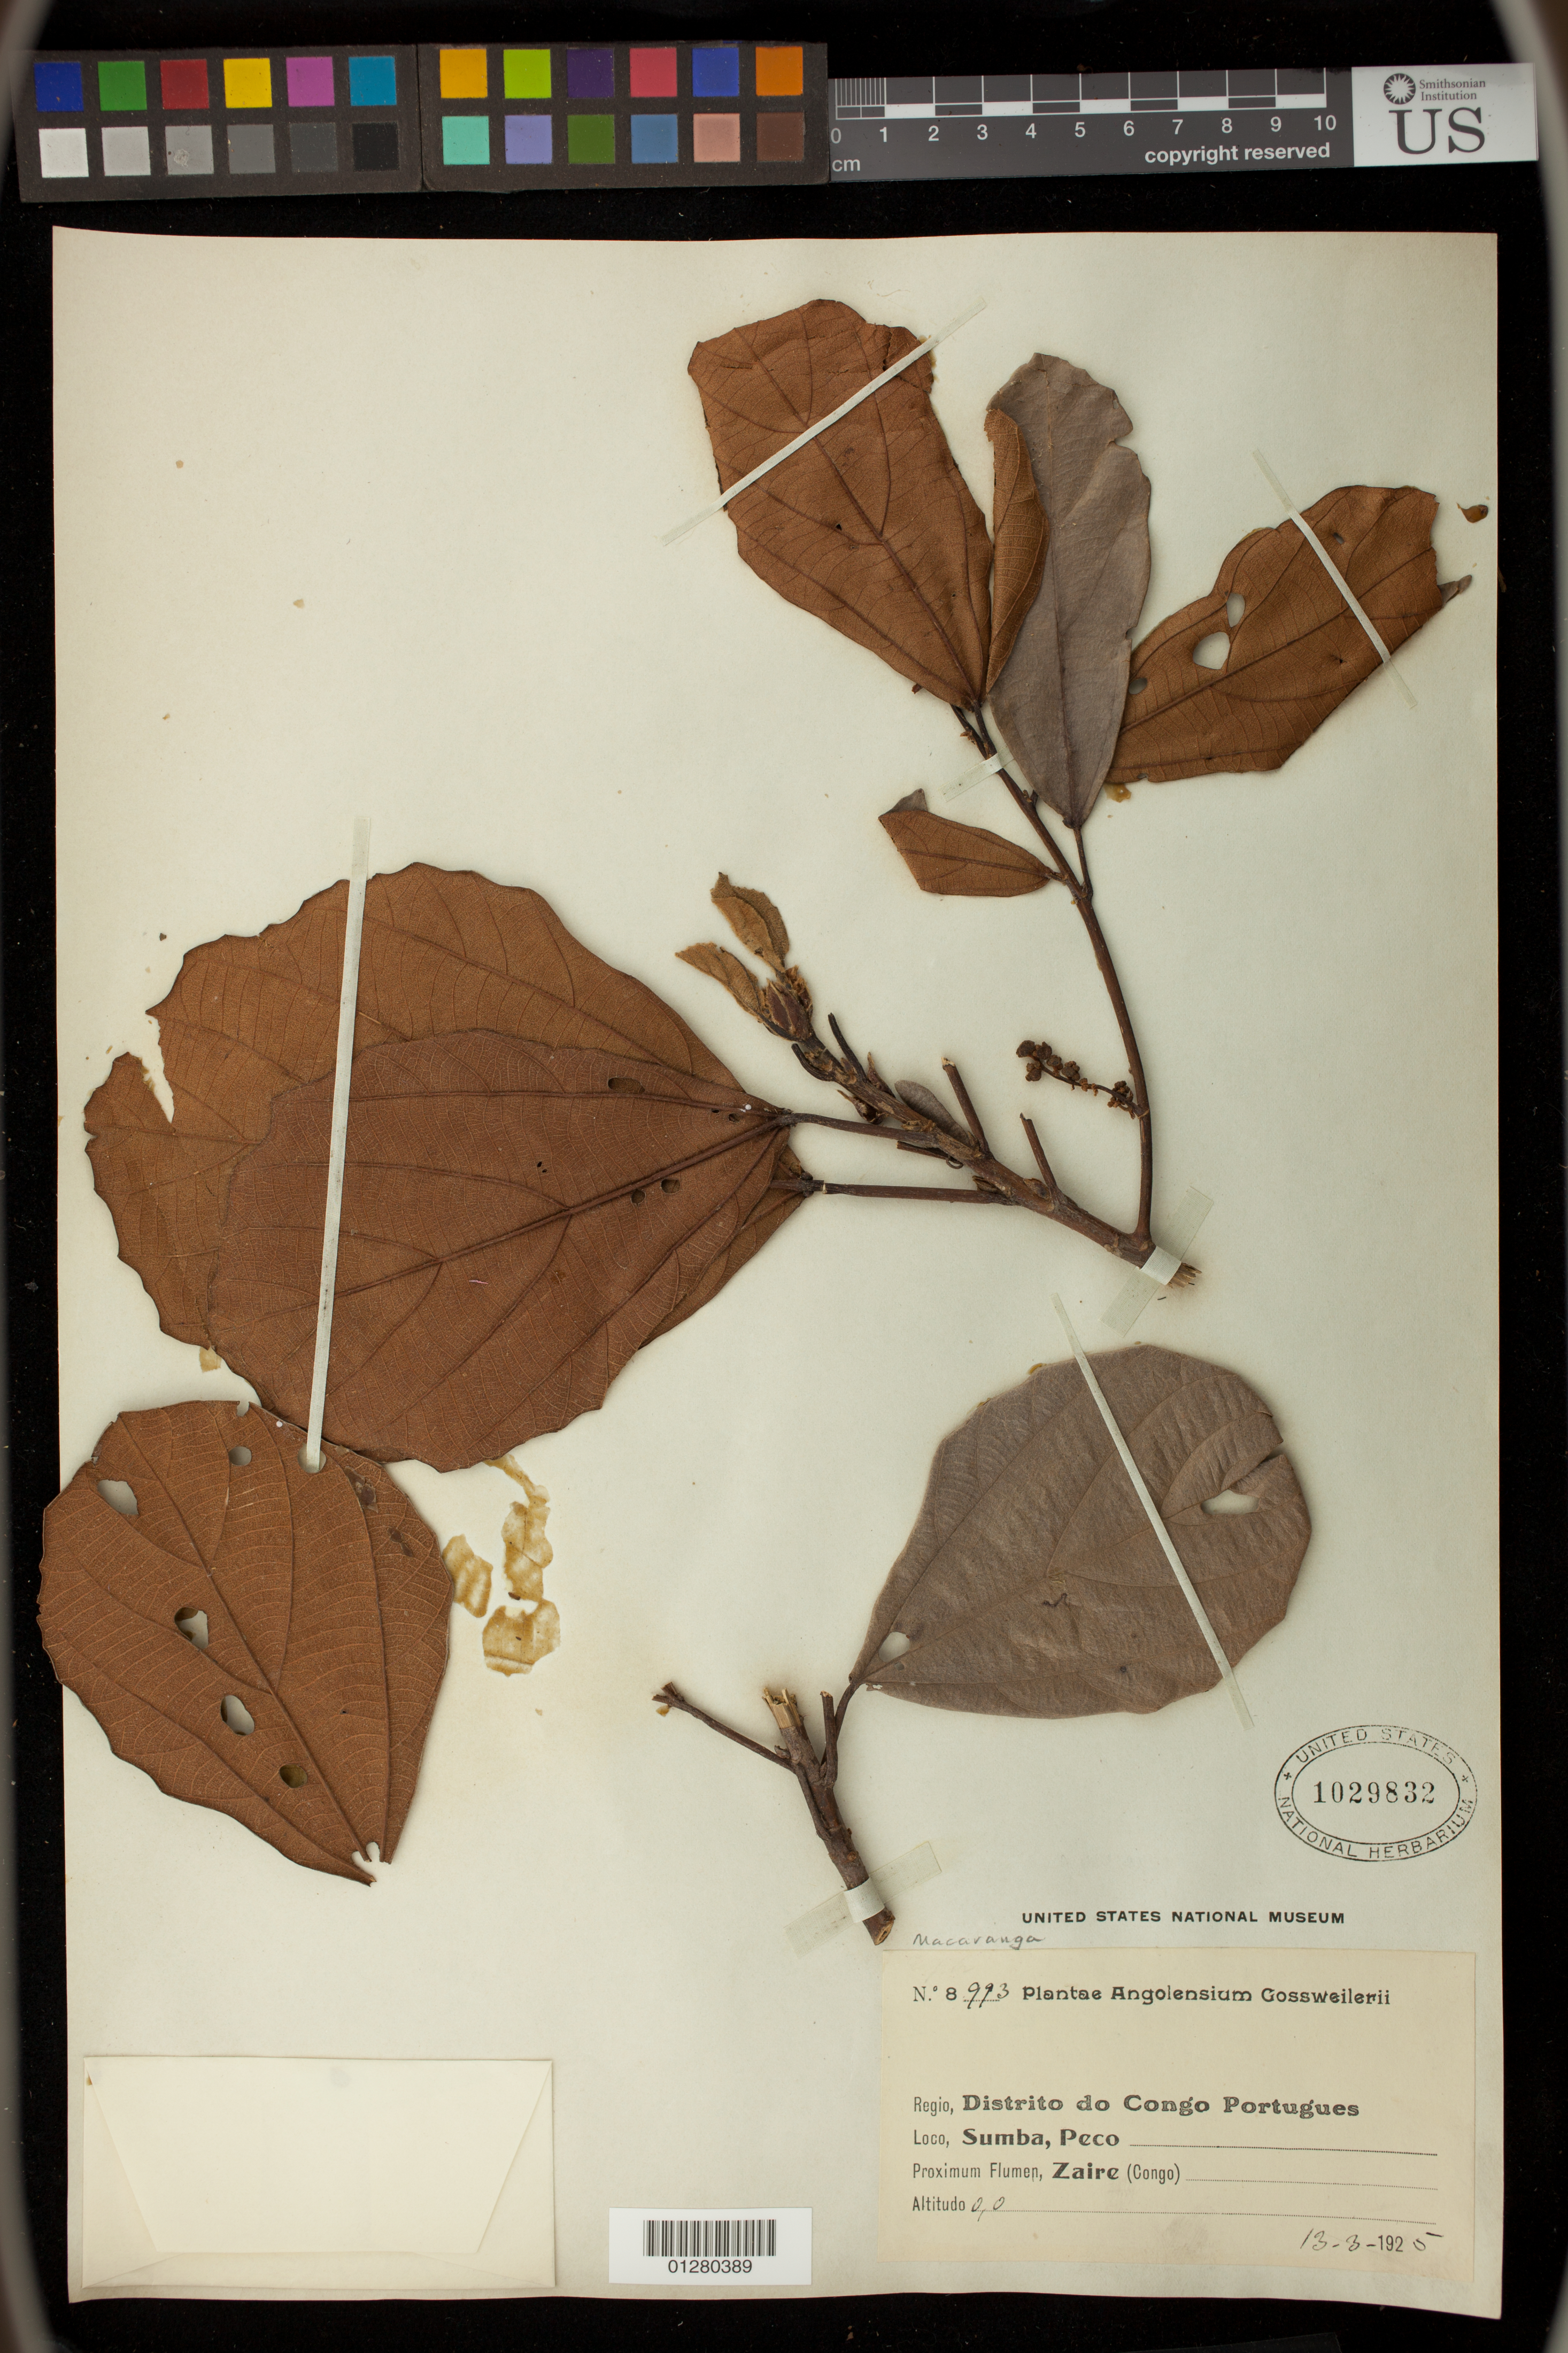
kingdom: Plantae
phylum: Tracheophyta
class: Magnoliopsida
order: Malpighiales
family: Euphorbiaceae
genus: Macaranga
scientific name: Macaranga sp.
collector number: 8993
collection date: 1925-03-13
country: Angola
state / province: Zaire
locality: Sumba, Peco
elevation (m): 0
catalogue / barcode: US 1029832